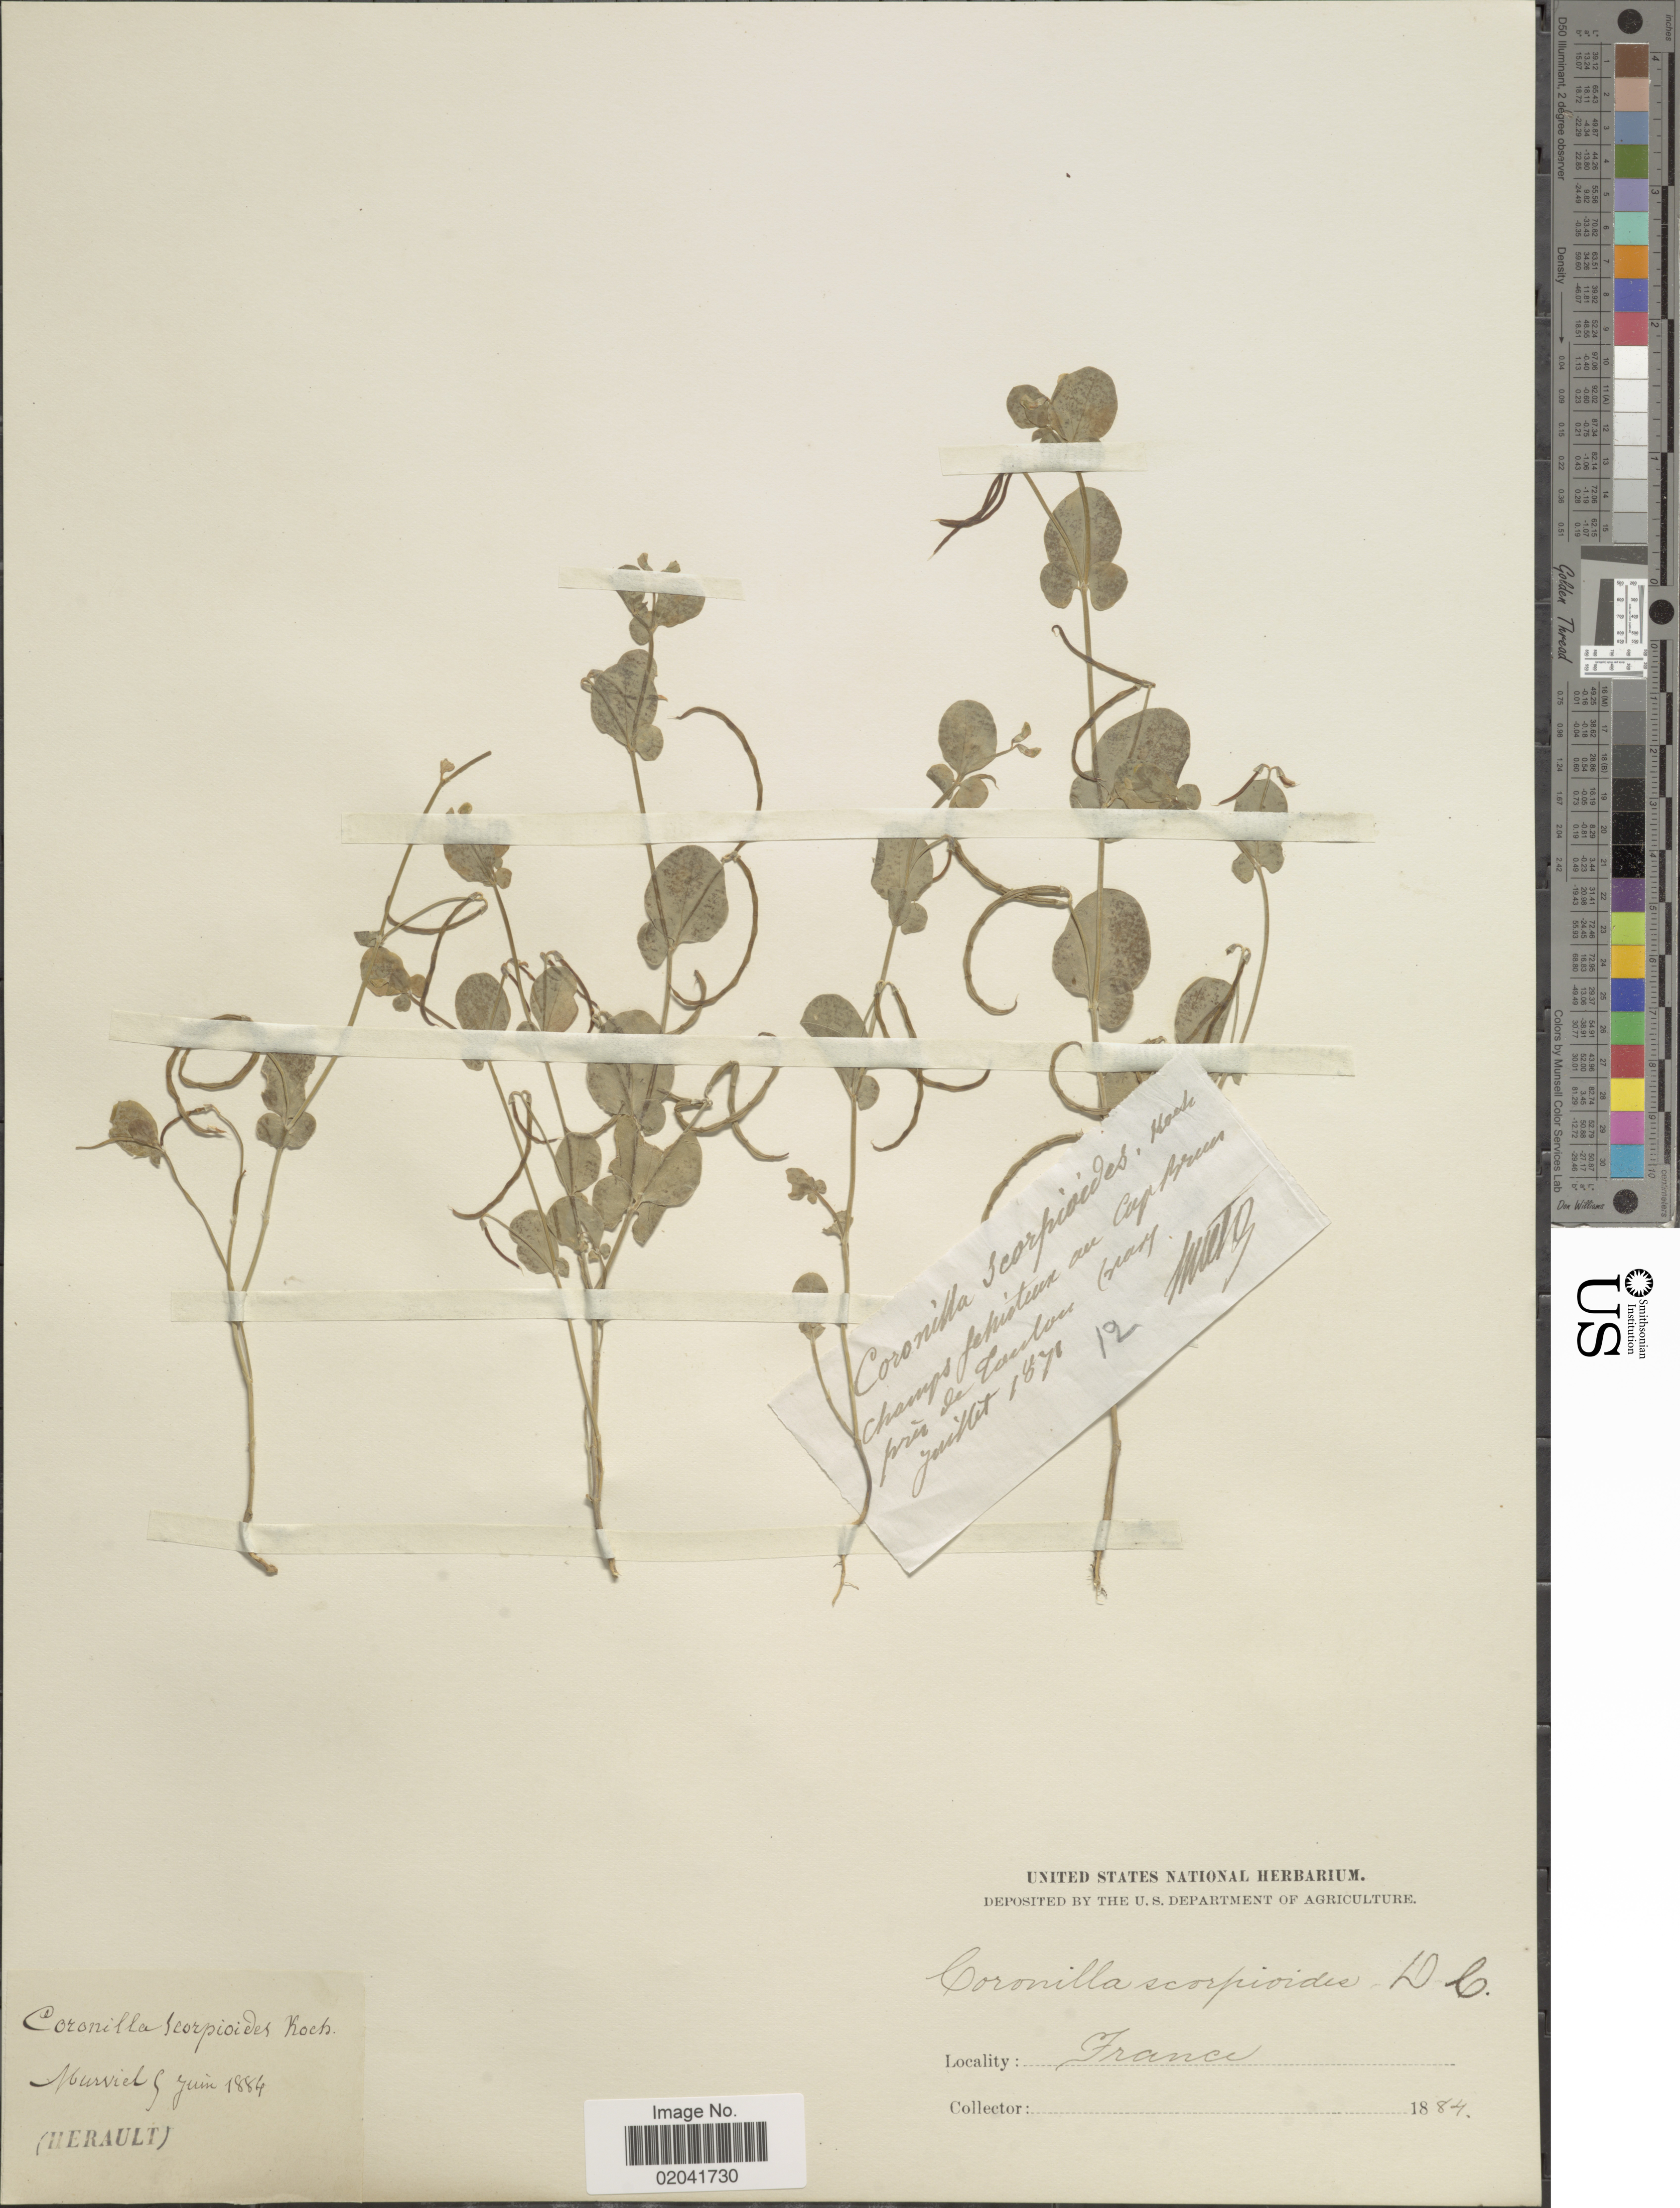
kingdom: Plantae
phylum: Tracheophyta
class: Magnoliopsida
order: Fabales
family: Fabaceae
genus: Ornithopus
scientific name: Ornithopus scorpioides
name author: L.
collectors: ex herb. United States National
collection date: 1884-06-09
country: France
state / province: Occitanie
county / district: Hérault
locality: Nurviel (Herault)